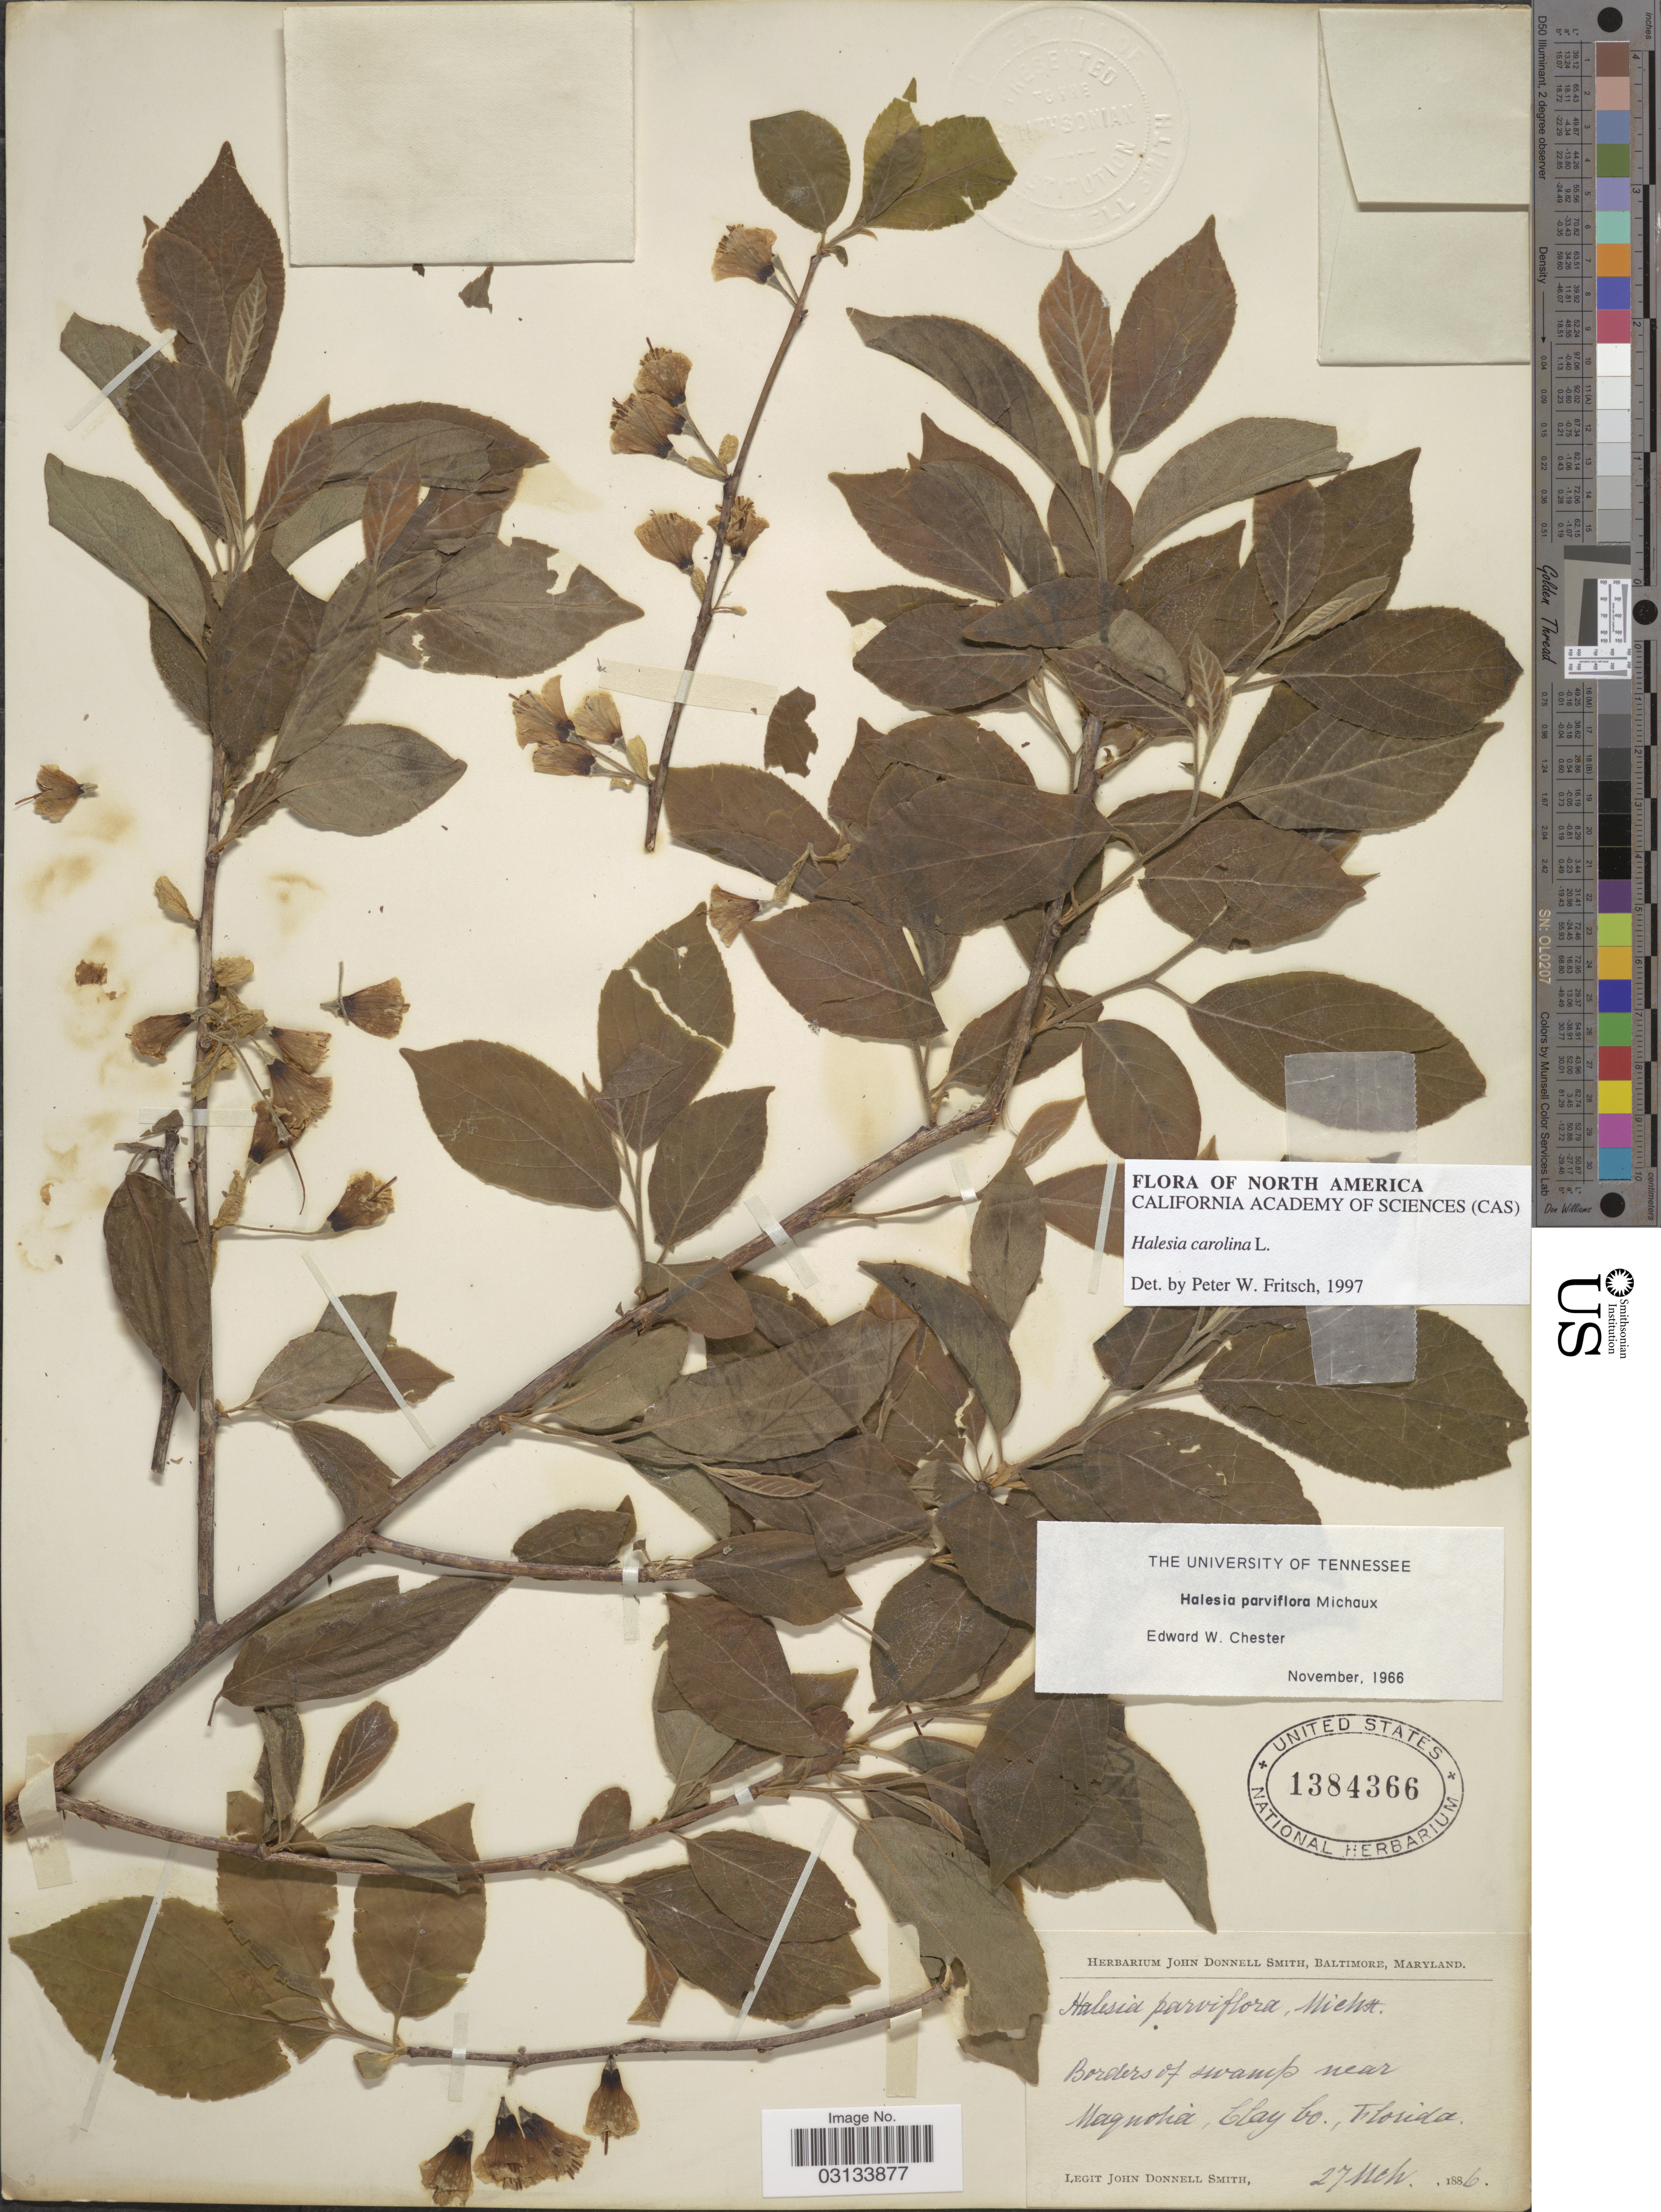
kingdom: Plantae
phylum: Tracheophyta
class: Magnoliopsida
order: Ericales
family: Styracaceae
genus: Halesia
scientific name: Halesia carolina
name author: L.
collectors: J. Donnell Smith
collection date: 1886-03-27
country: United States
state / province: Florida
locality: Border of swamp near Magnoli, Clay Co.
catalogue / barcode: US 1384366